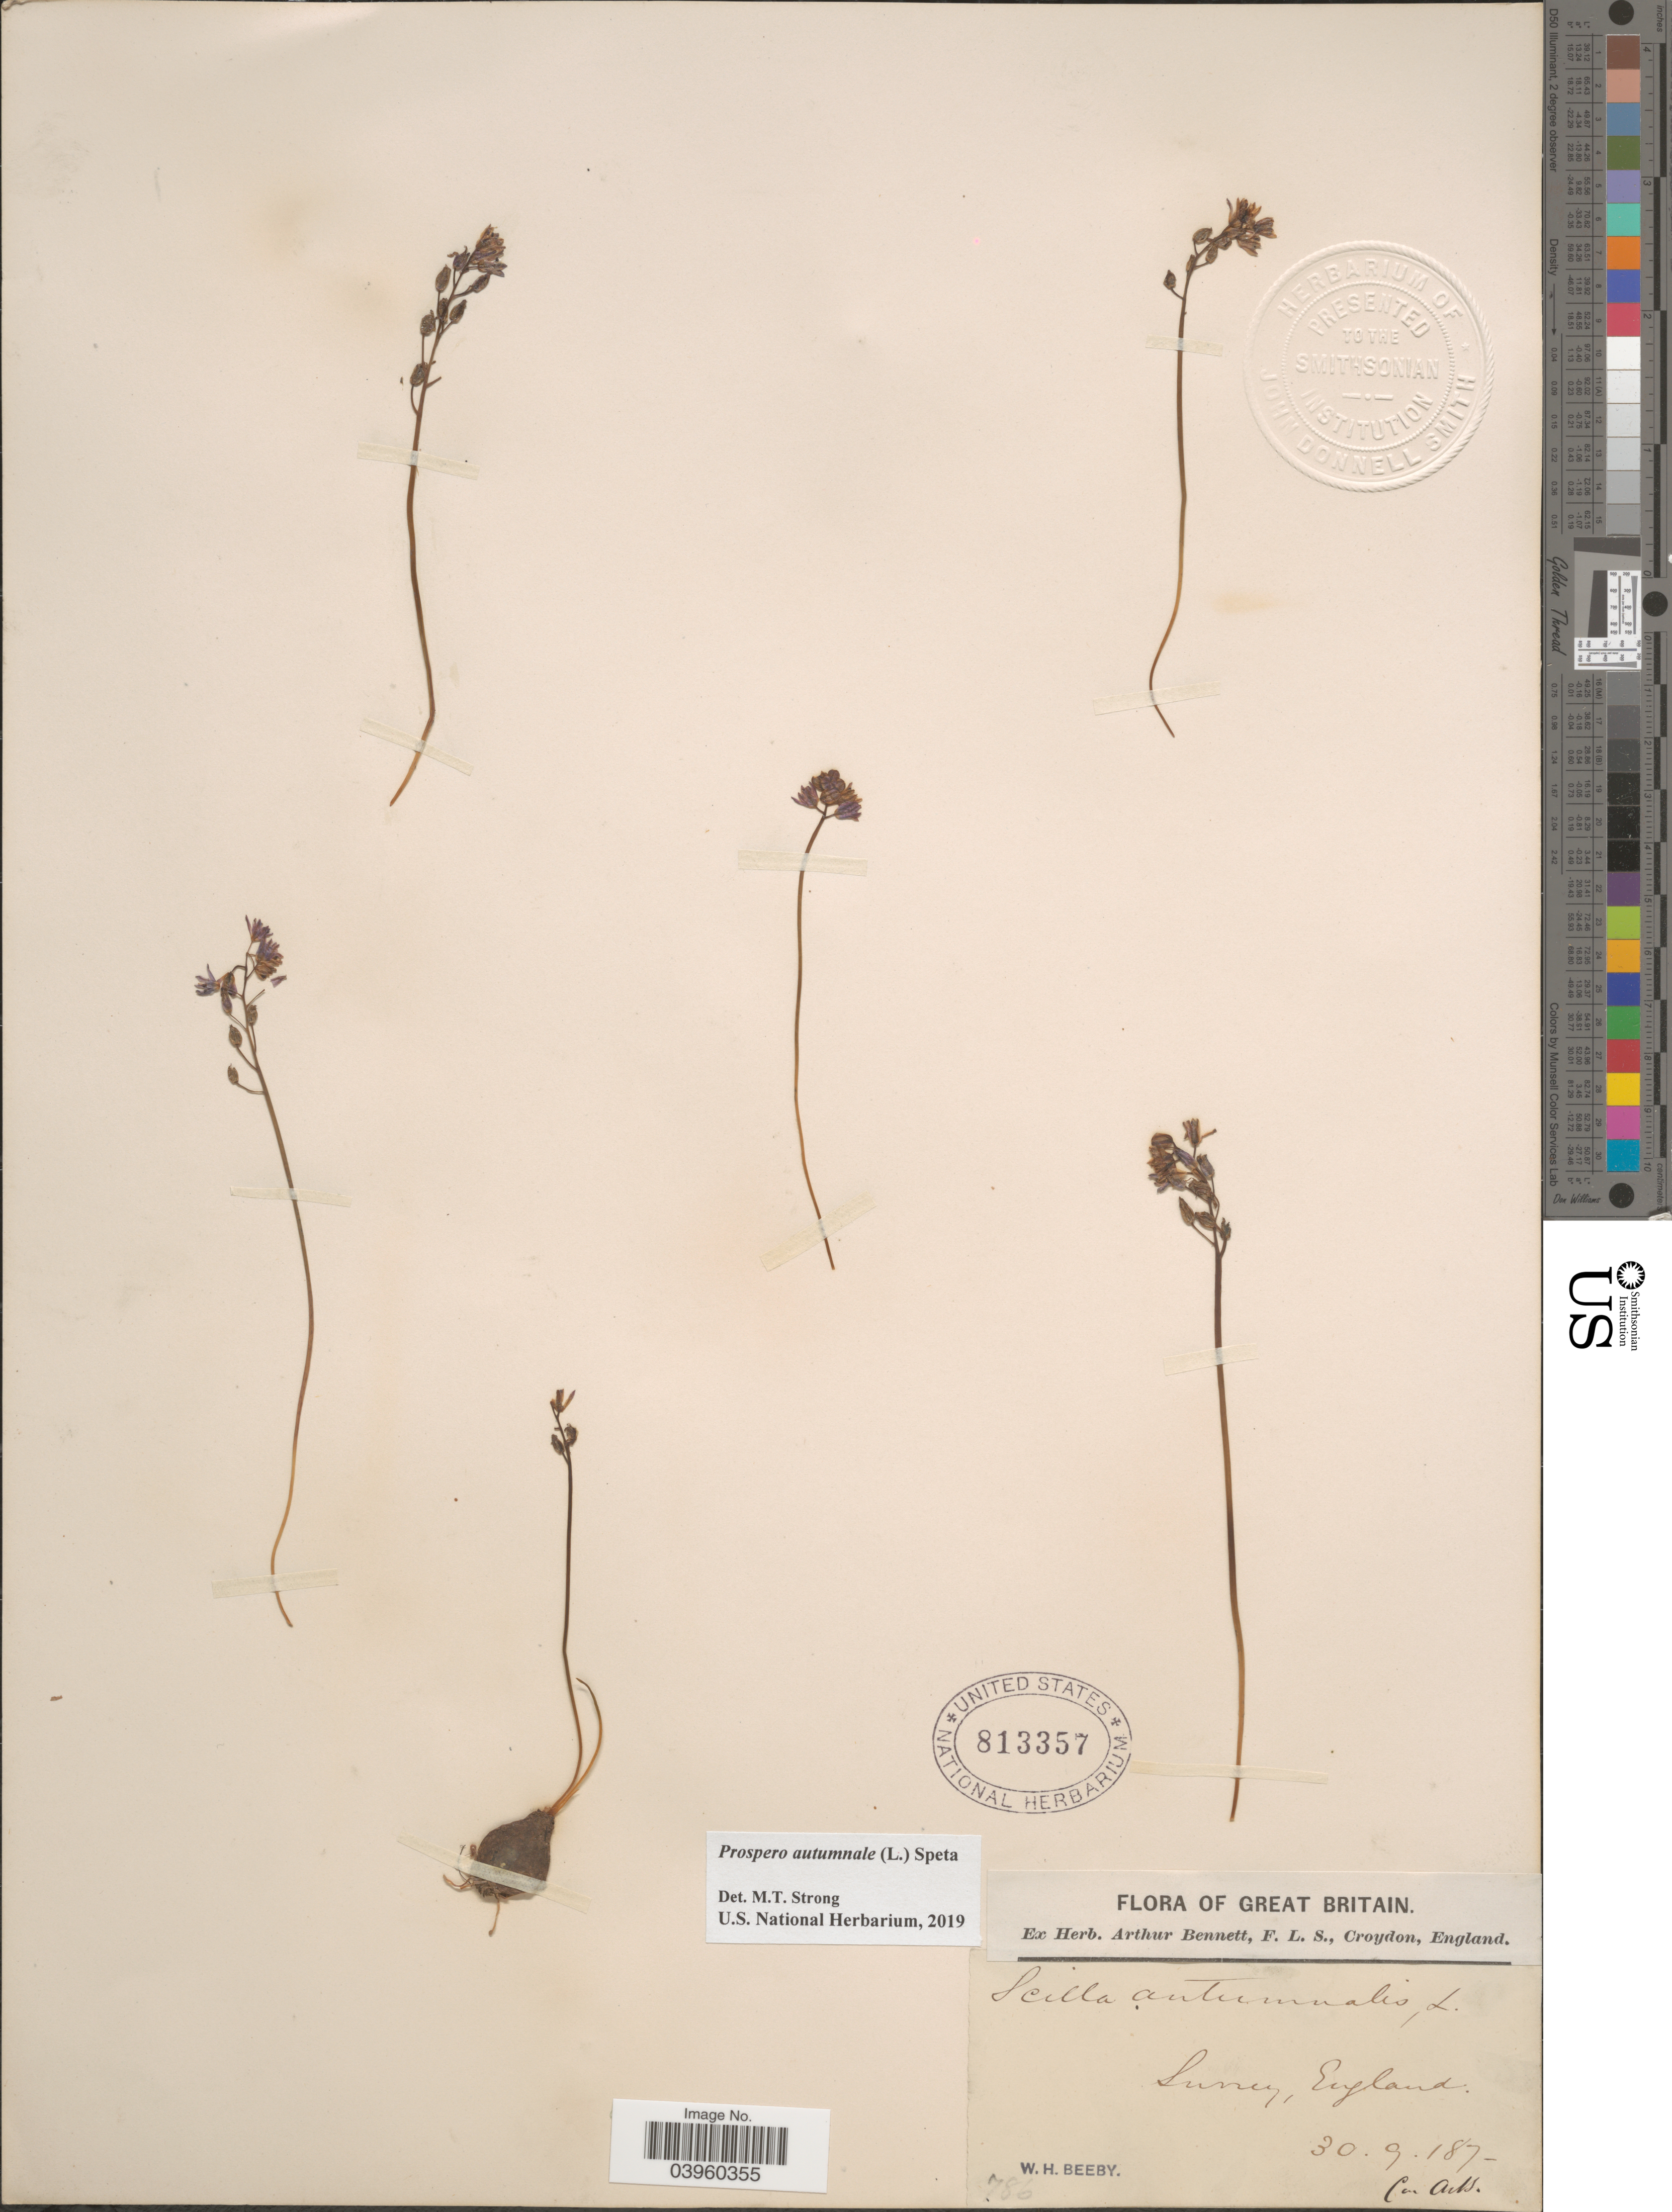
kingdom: Plantae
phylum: Tracheophyta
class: Liliopsida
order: Asparagales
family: Asparagaceae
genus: Prospero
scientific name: Prospero autumnale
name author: (L.) Speta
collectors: W. Beeby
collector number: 786?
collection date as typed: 30.9.187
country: United Kingdom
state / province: England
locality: Great Britain. Surrey, England.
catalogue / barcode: US 813357